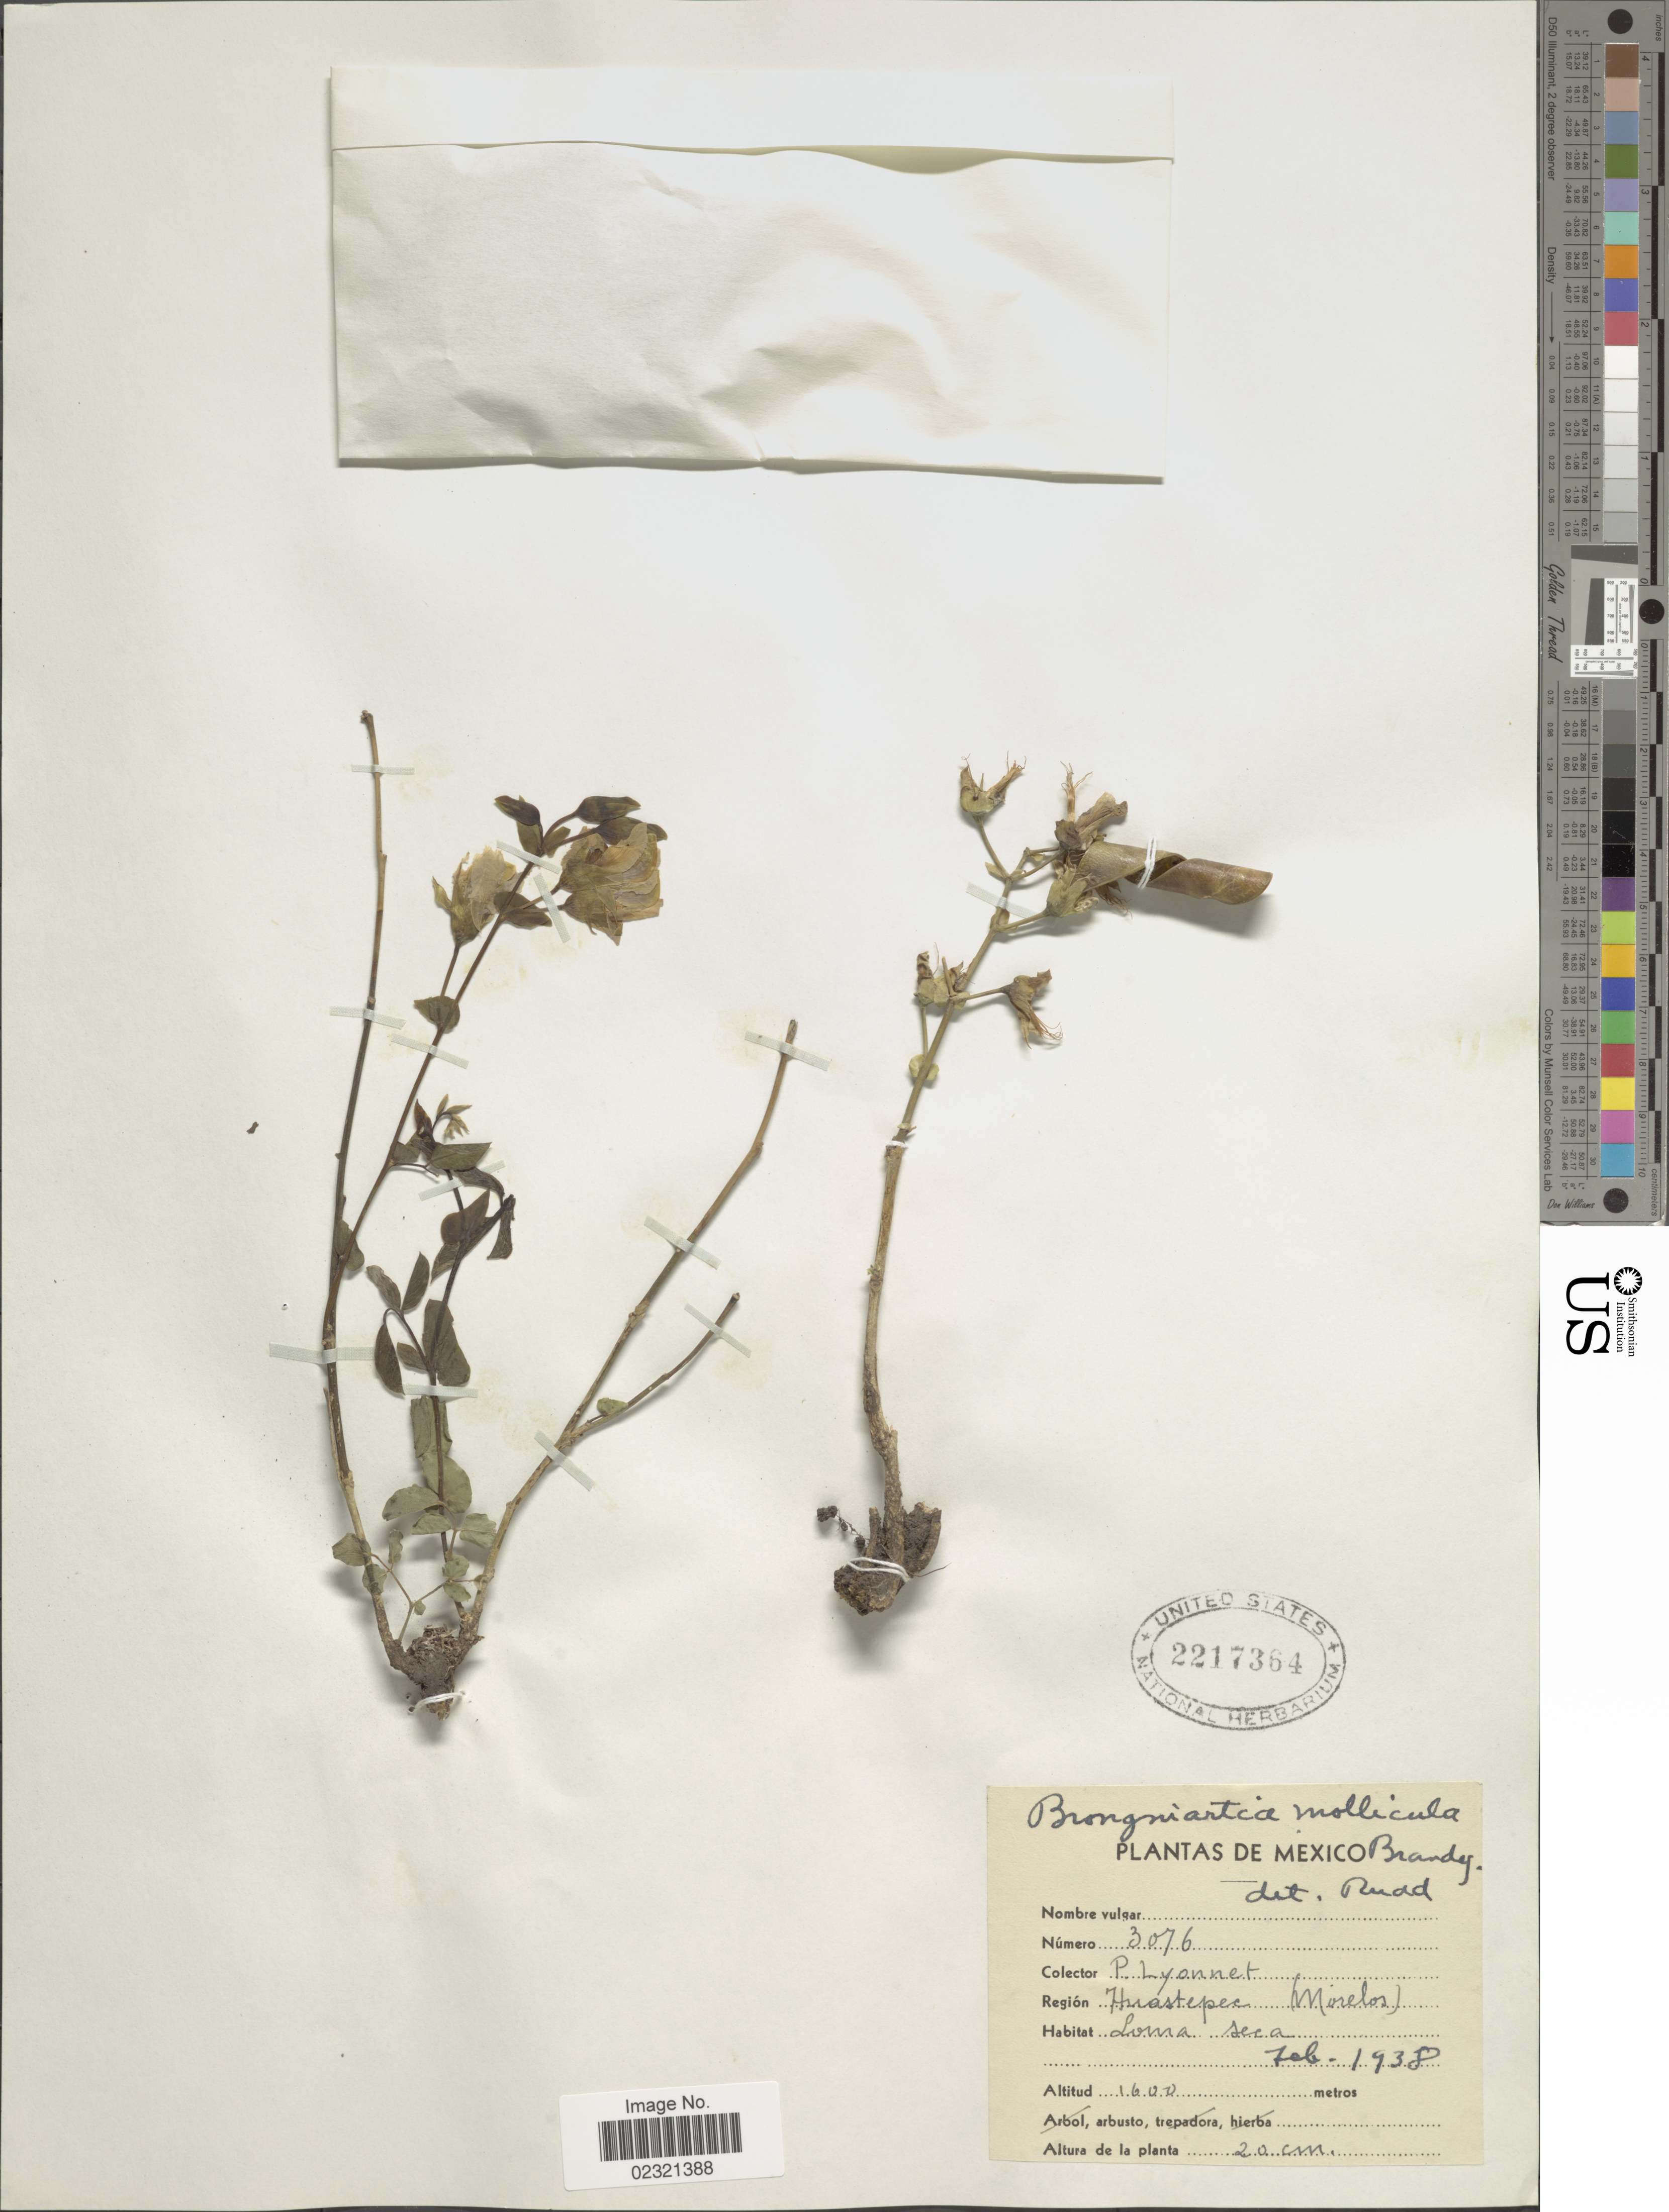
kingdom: Plantae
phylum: Tracheophyta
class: Magnoliopsida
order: Fabales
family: Fabaceae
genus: Brongniartia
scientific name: Brongniartia mollicula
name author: Brandegee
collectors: P. Lyonnet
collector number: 3076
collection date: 1938-02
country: Mexico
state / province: Morelos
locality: Huastepec, loma seca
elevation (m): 1600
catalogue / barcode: US 2217364